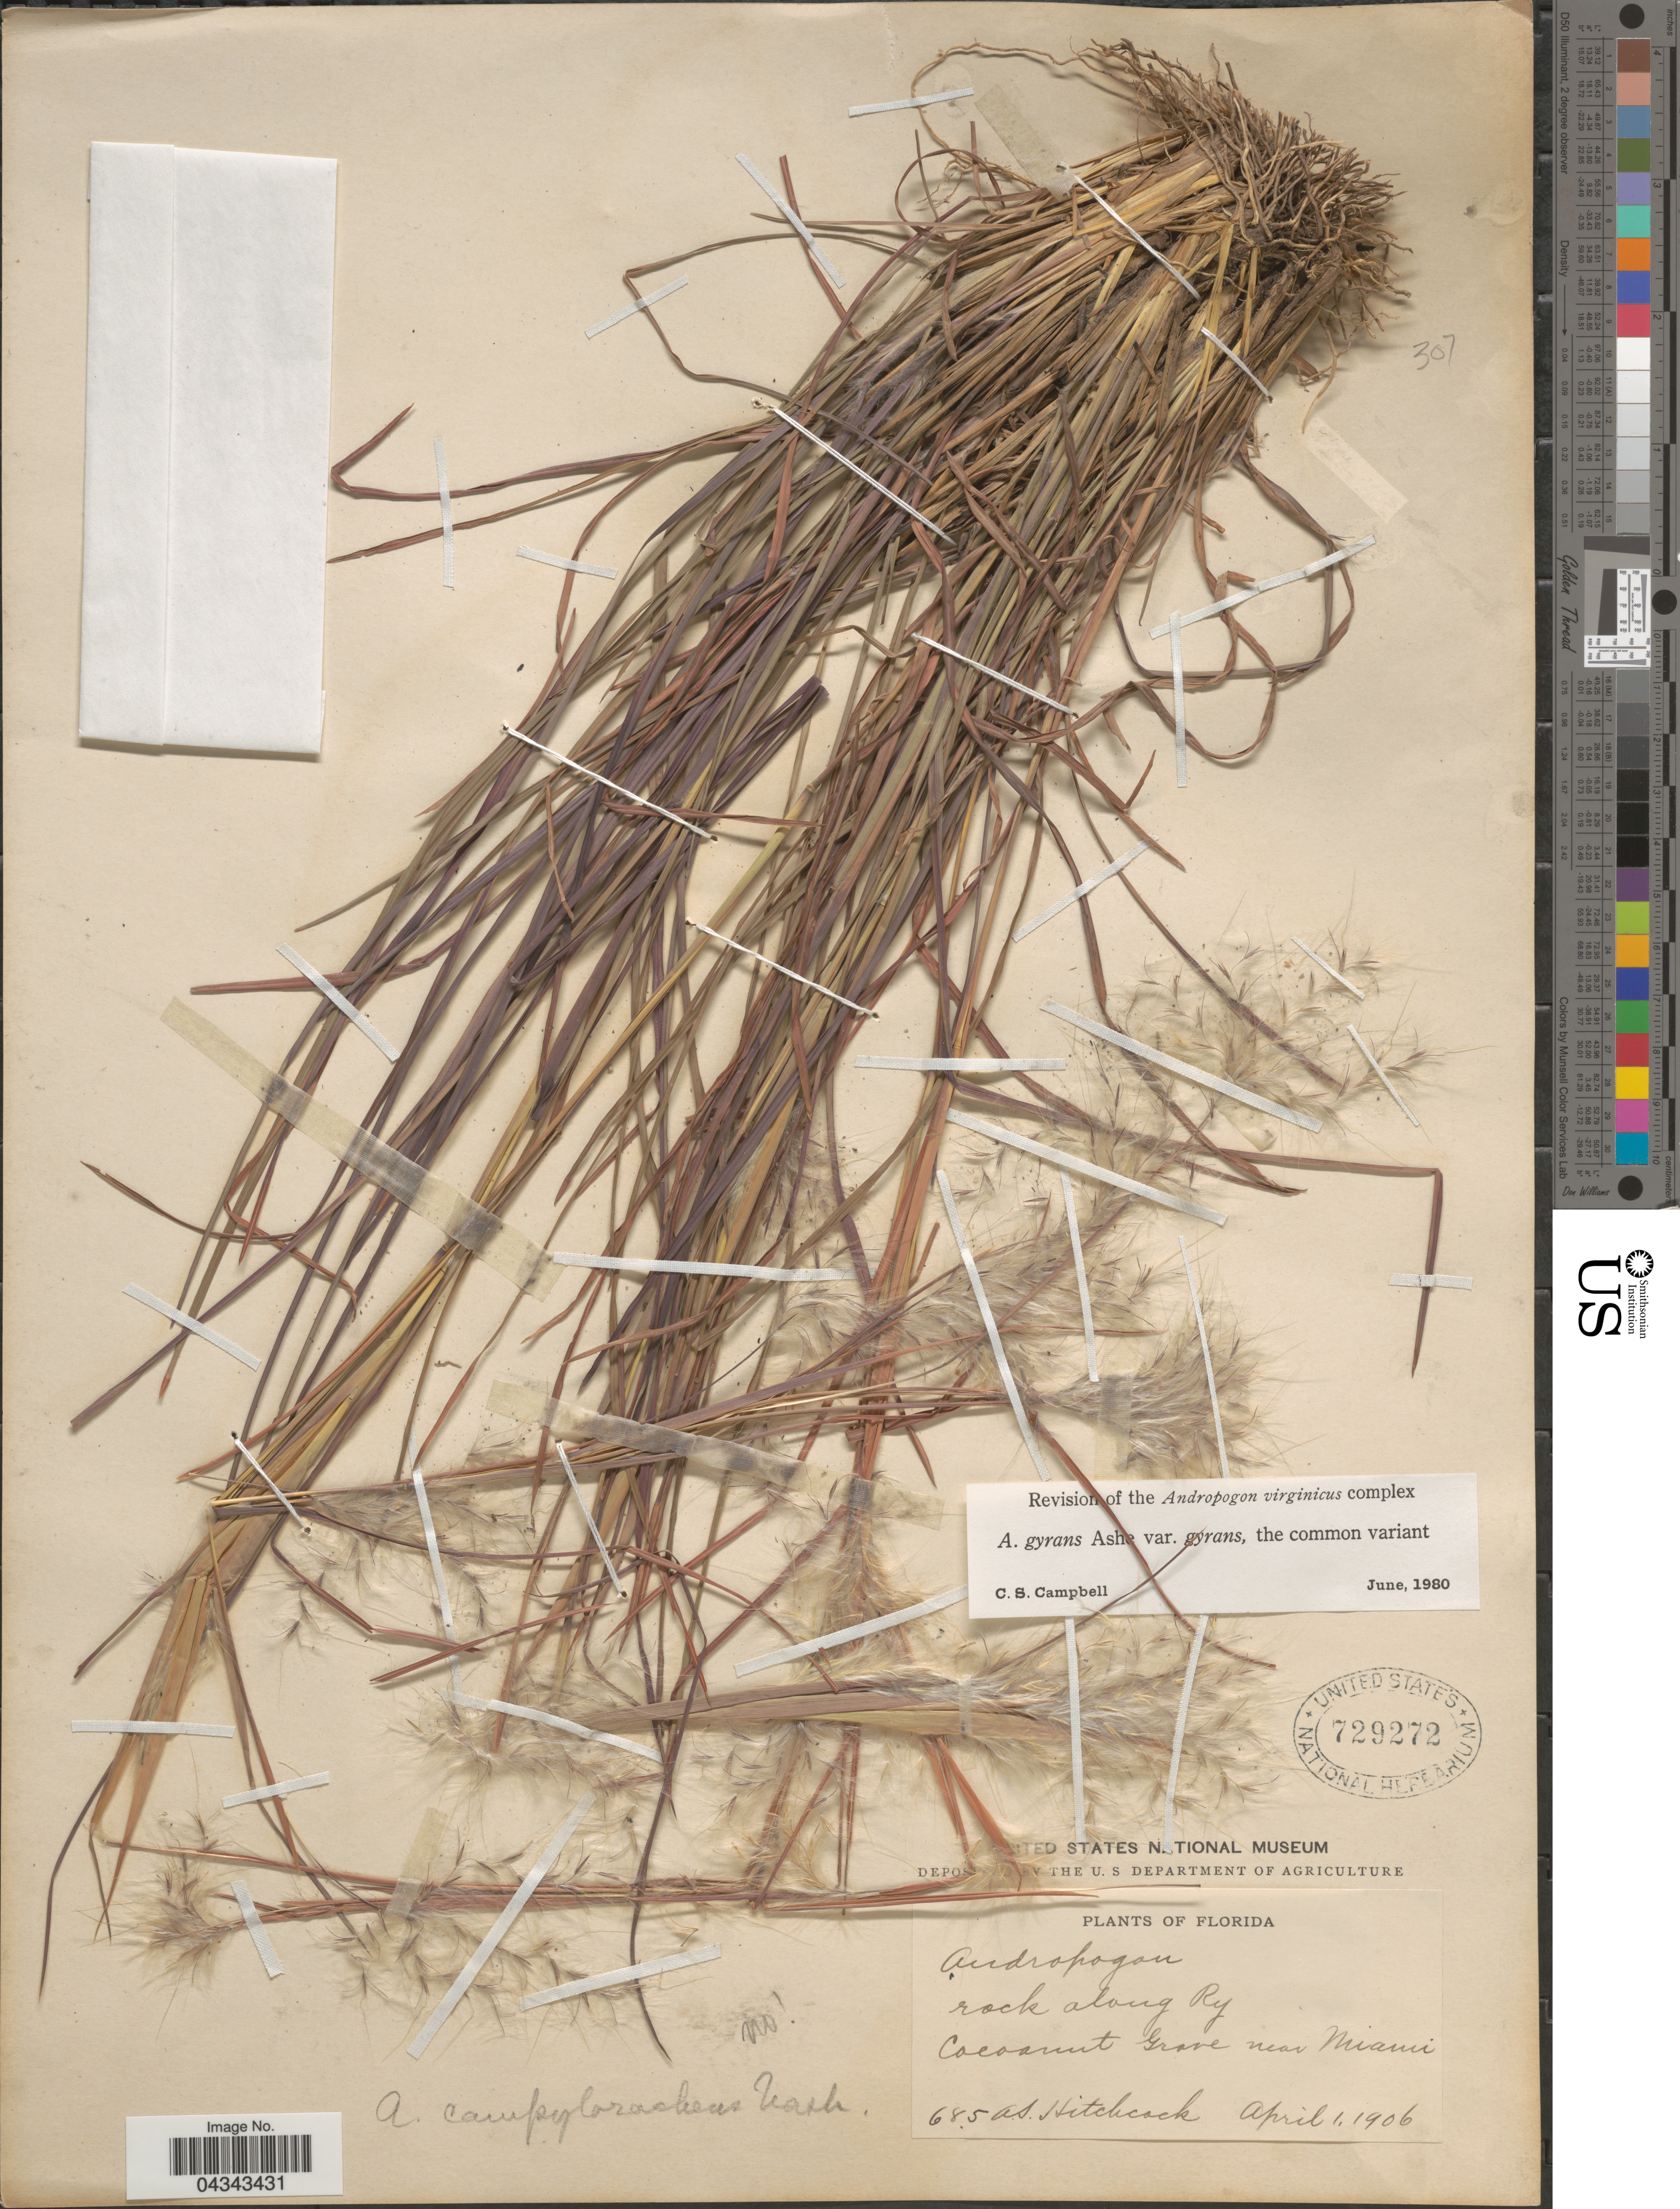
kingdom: Plantae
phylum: Tracheophyta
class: Liliopsida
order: Poales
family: Poaceae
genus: Andropogon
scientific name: Andropogon gyrans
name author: Ashe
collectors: A. S. Hitchcock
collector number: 685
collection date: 1906-04-01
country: United States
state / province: Florida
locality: Rock along Ry. Cocoanut Grove near Miami.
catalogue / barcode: US 729272